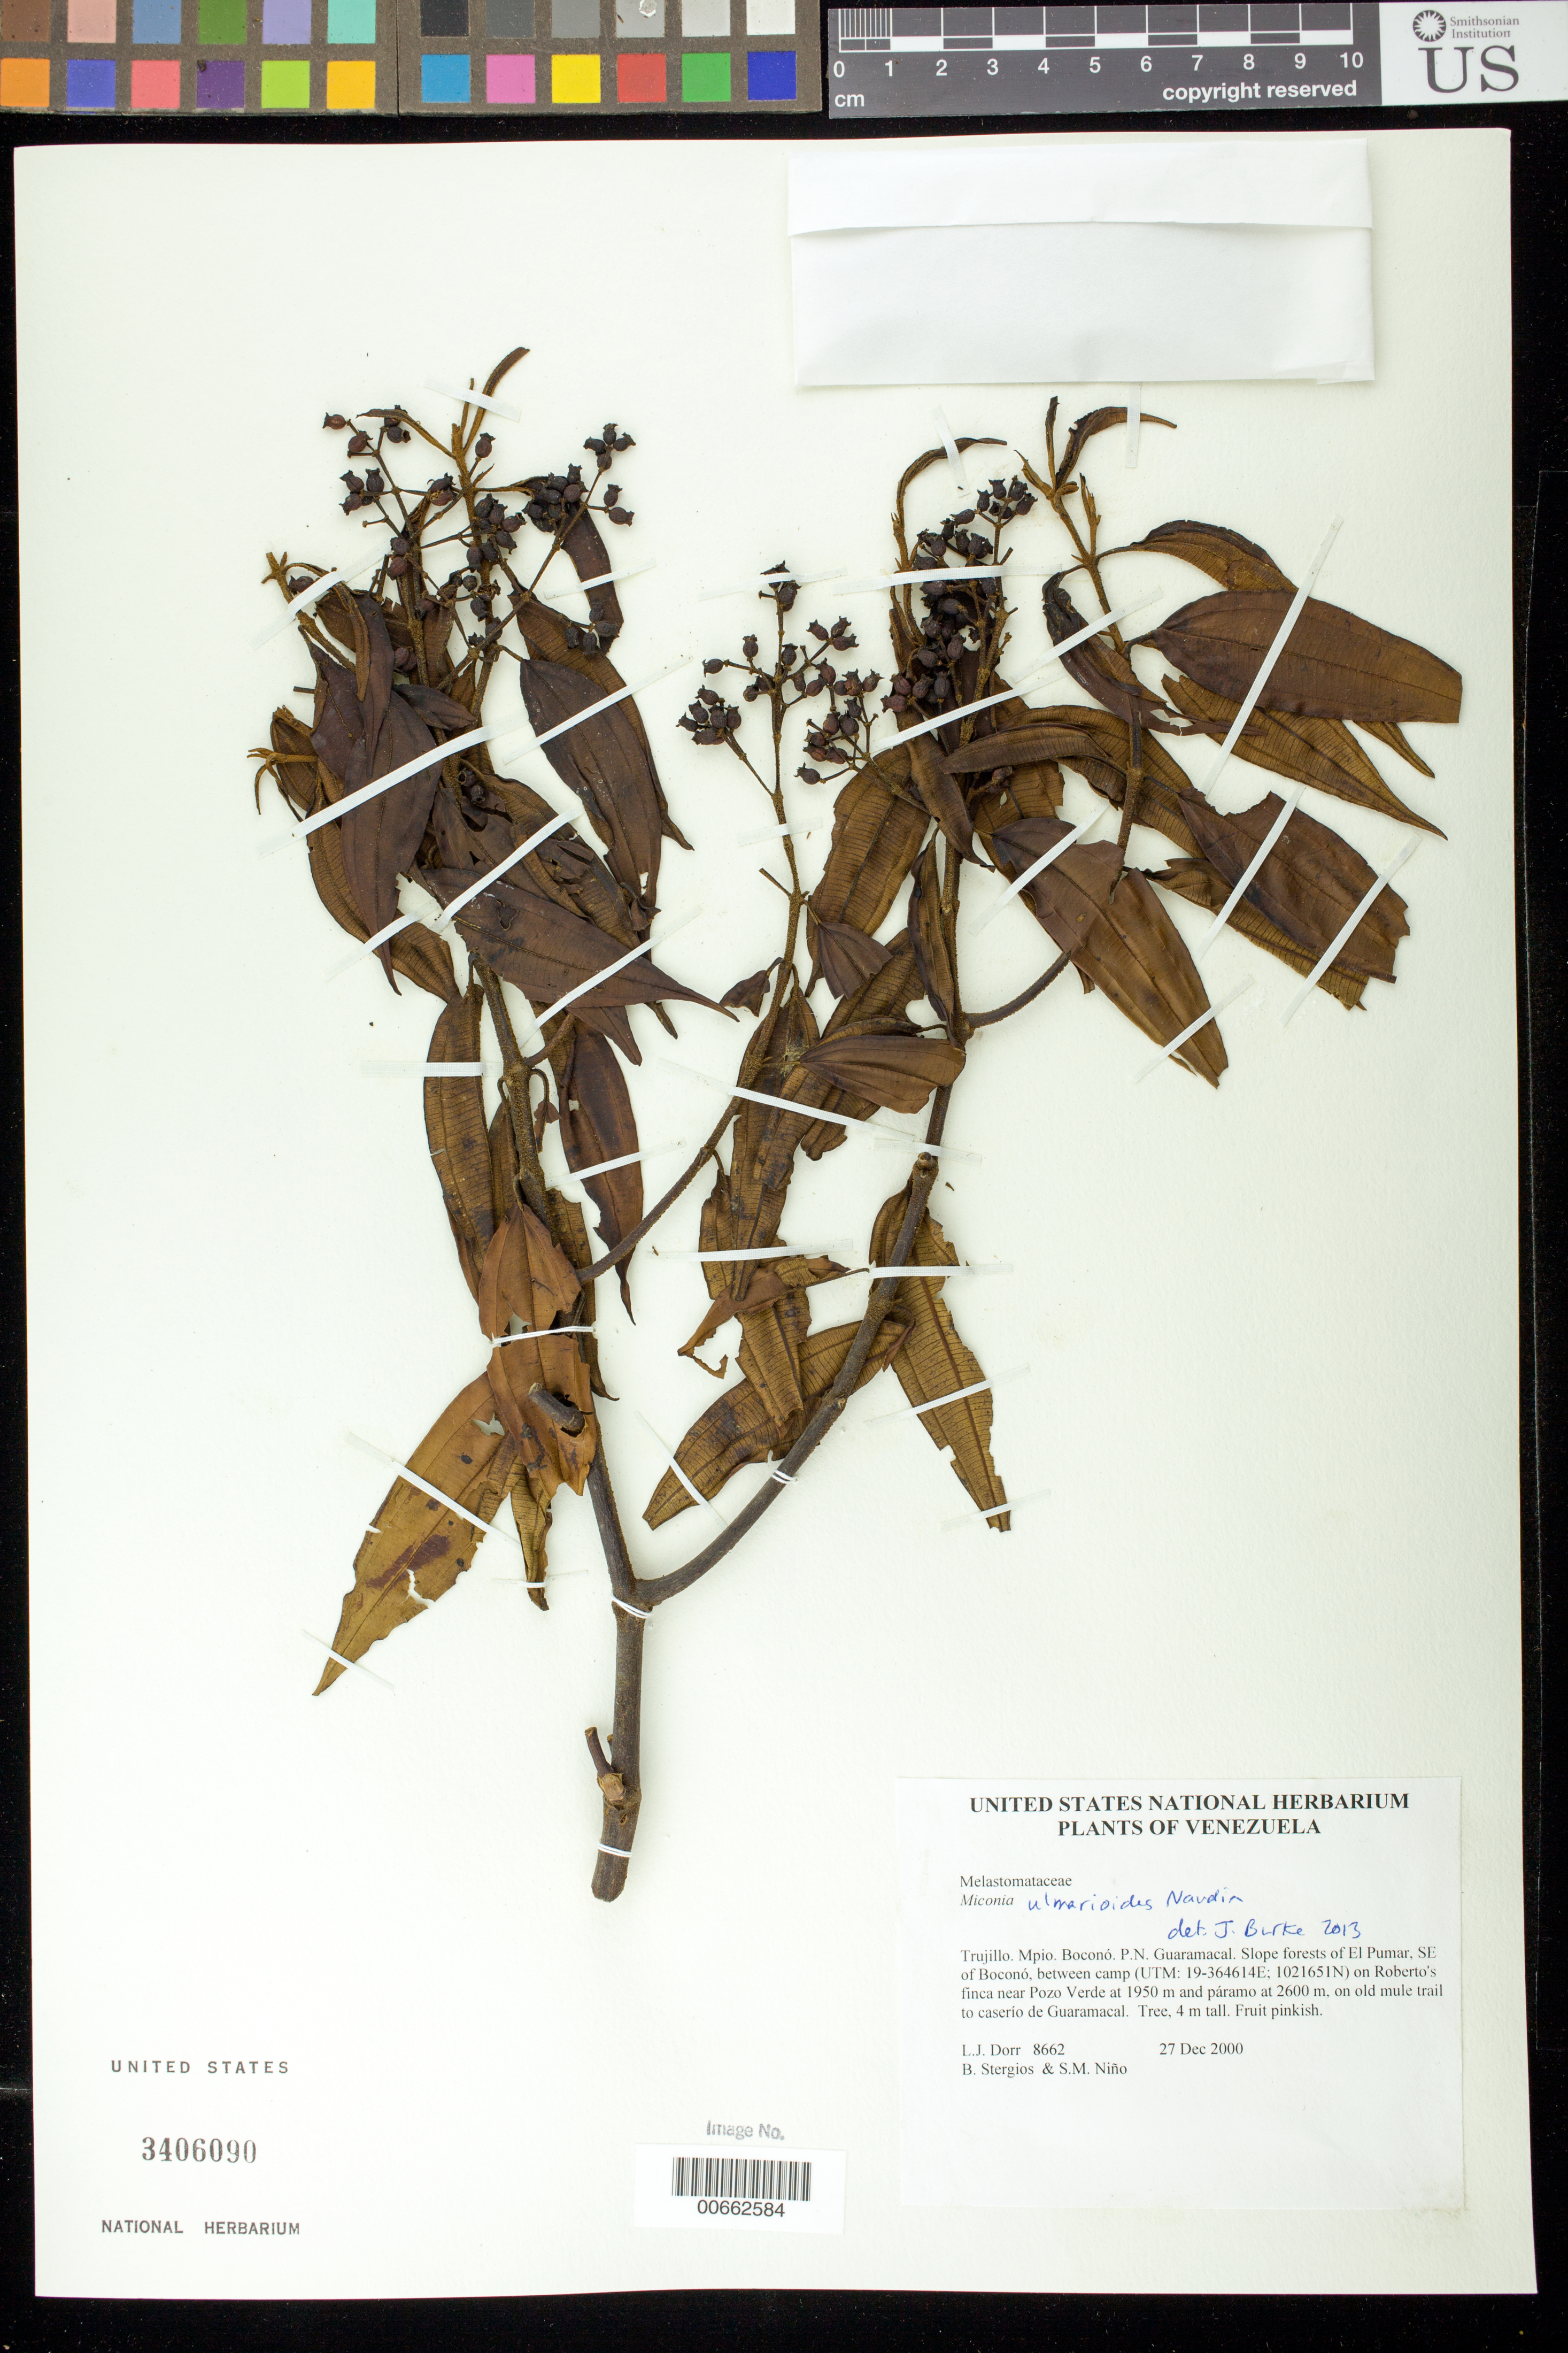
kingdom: Plantae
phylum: Tracheophyta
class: Magnoliopsida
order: Myrtales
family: Melastomataceae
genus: Miconia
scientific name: Miconia ulmarioides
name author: Naudin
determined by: Burke, Janelle M.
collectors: L. J. Dorr, B. G. Stergios & S. M. Niño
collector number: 8662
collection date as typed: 27 Dec 2000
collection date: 2000-12-27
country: Venezuela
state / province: Trujillo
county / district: Boconó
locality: Parque Nacional Guaramacal. El Pumar, SE of Boconó, between camp on Roberto's finca near Pozo Verde at 1950 m and páramo at 2600 m, on old mule trail to caserío de Guaramacal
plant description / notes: PORT, US, VEN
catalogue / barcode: US 3406090